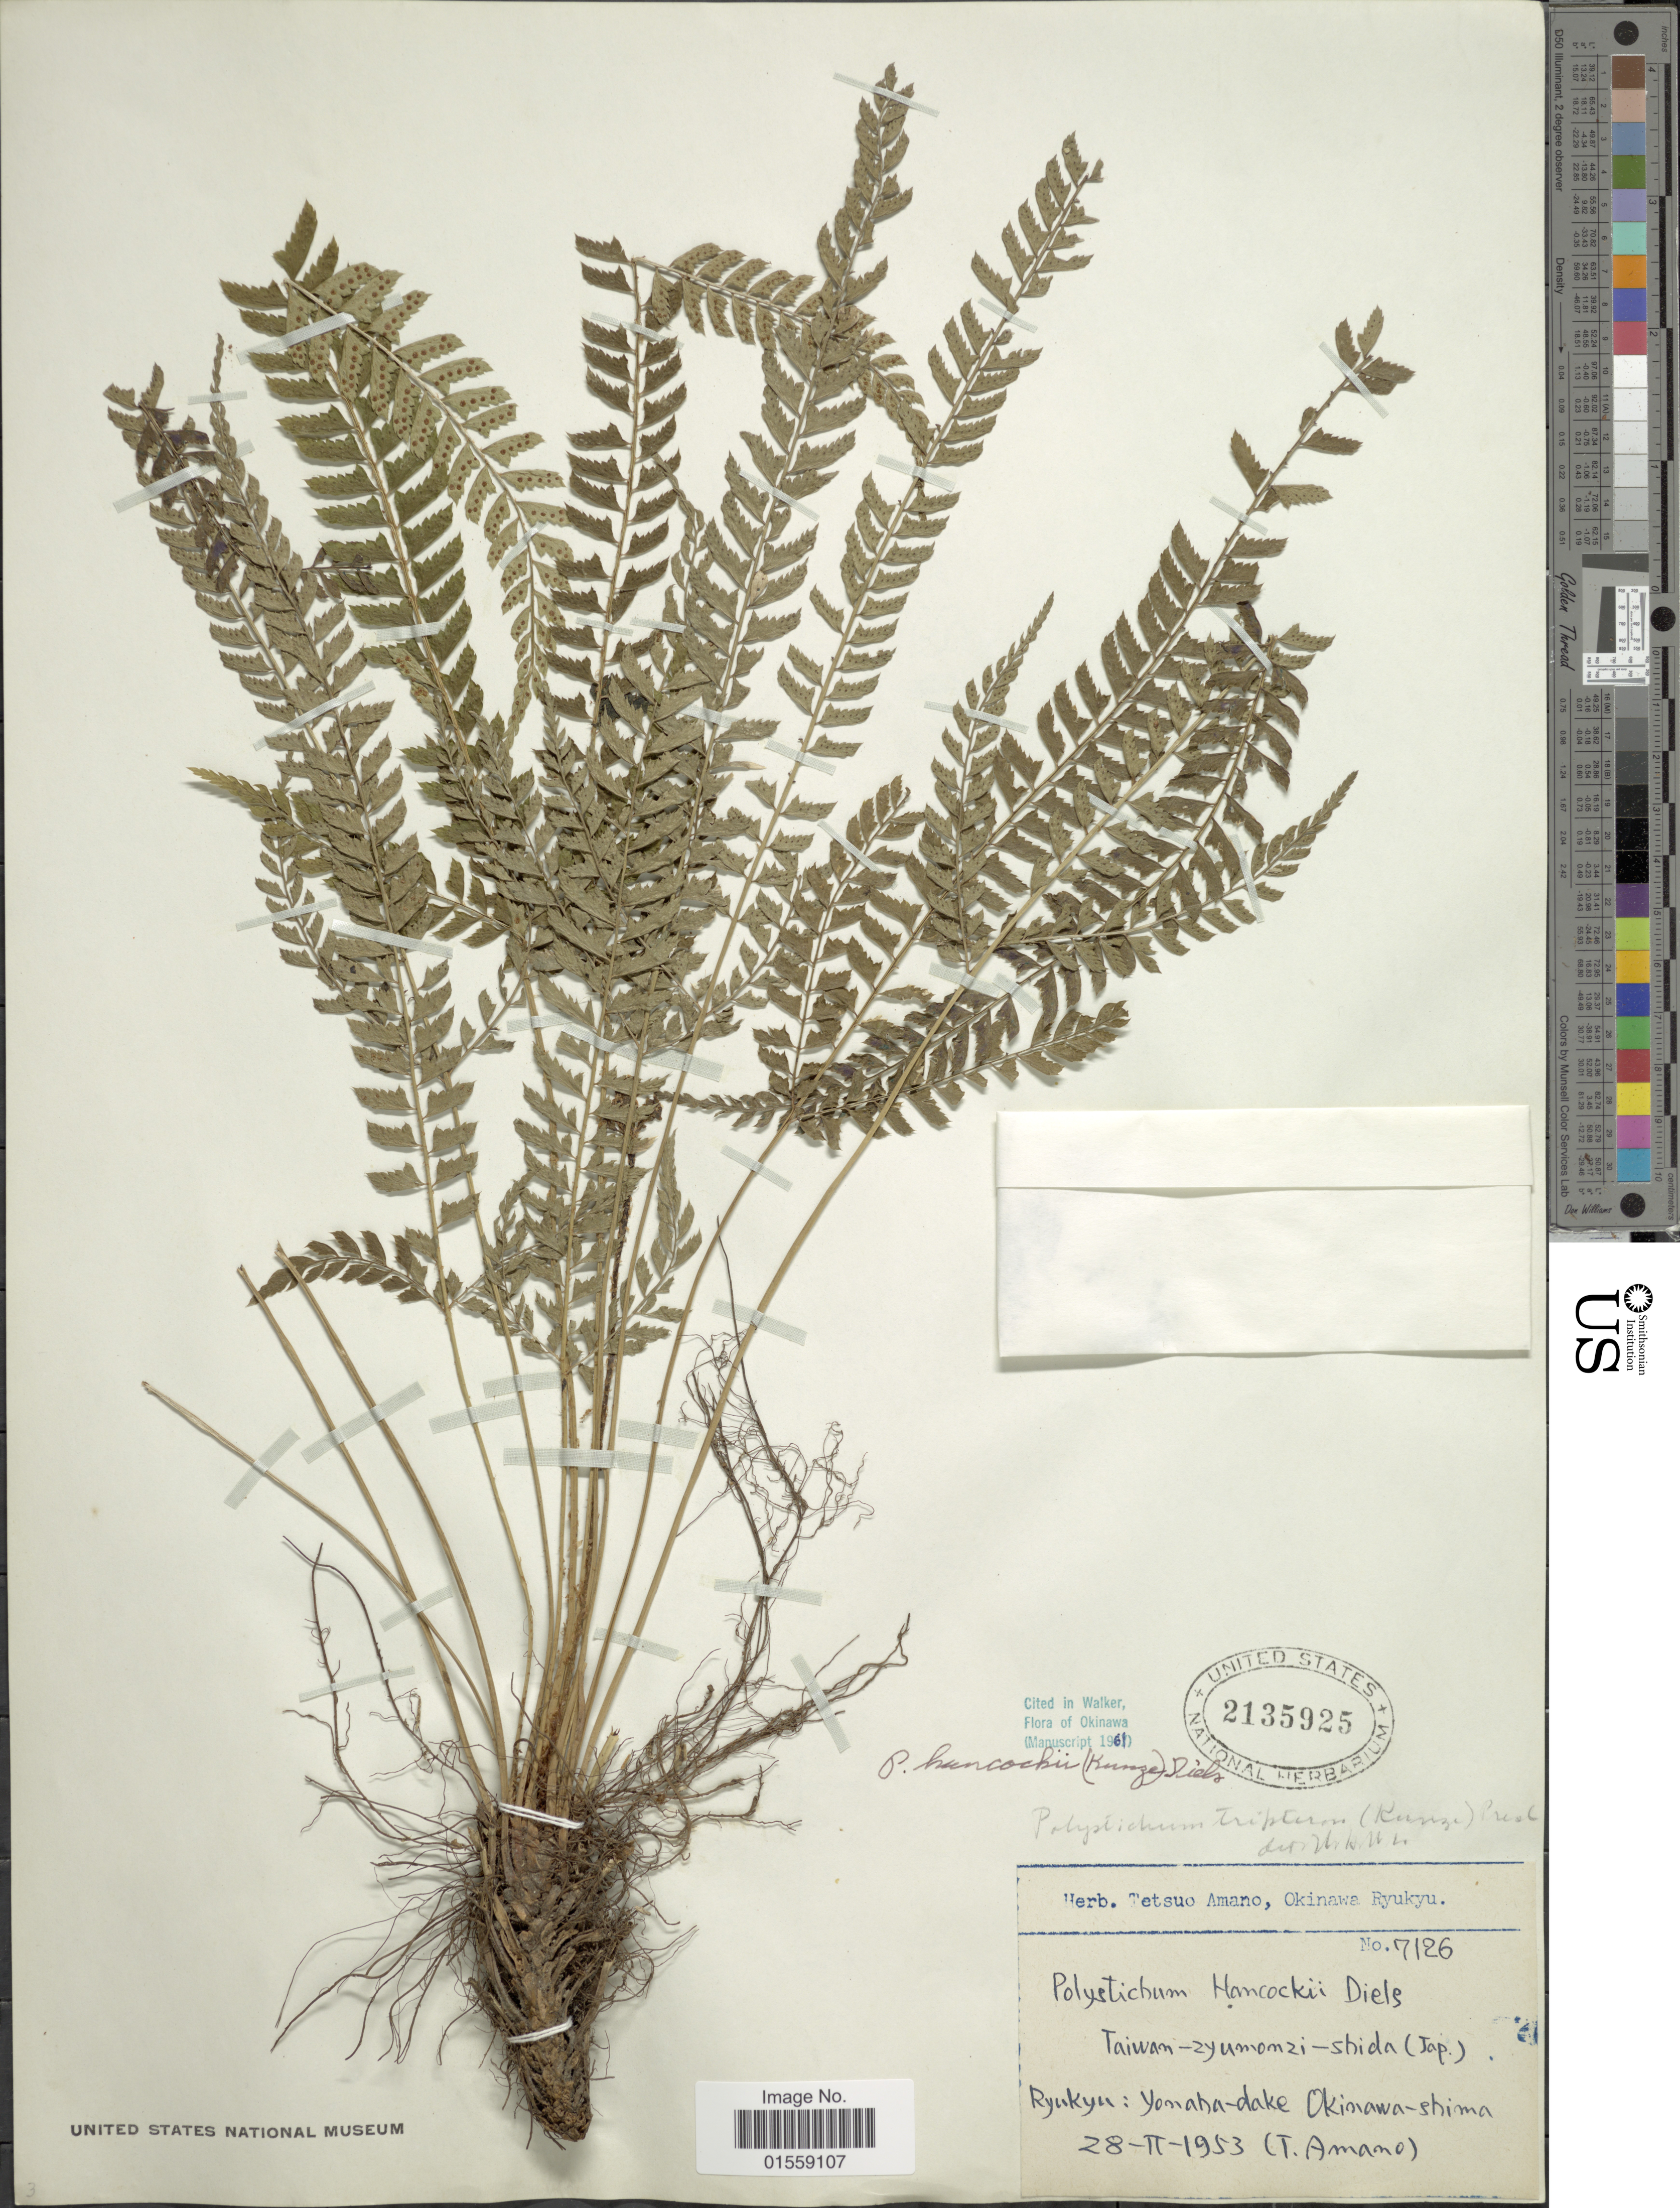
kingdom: Plantae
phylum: Tracheophyta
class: Polypodiopsida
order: Polypodiales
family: Dryopteridaceae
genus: Polystichum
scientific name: Polystichum hancockii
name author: (Hance) Diels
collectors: T. Amano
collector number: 7126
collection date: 1953-02-28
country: Japan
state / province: Okinawa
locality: Ryukyu: Yonaha-dake Okinawa-shima.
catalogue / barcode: US 2135925